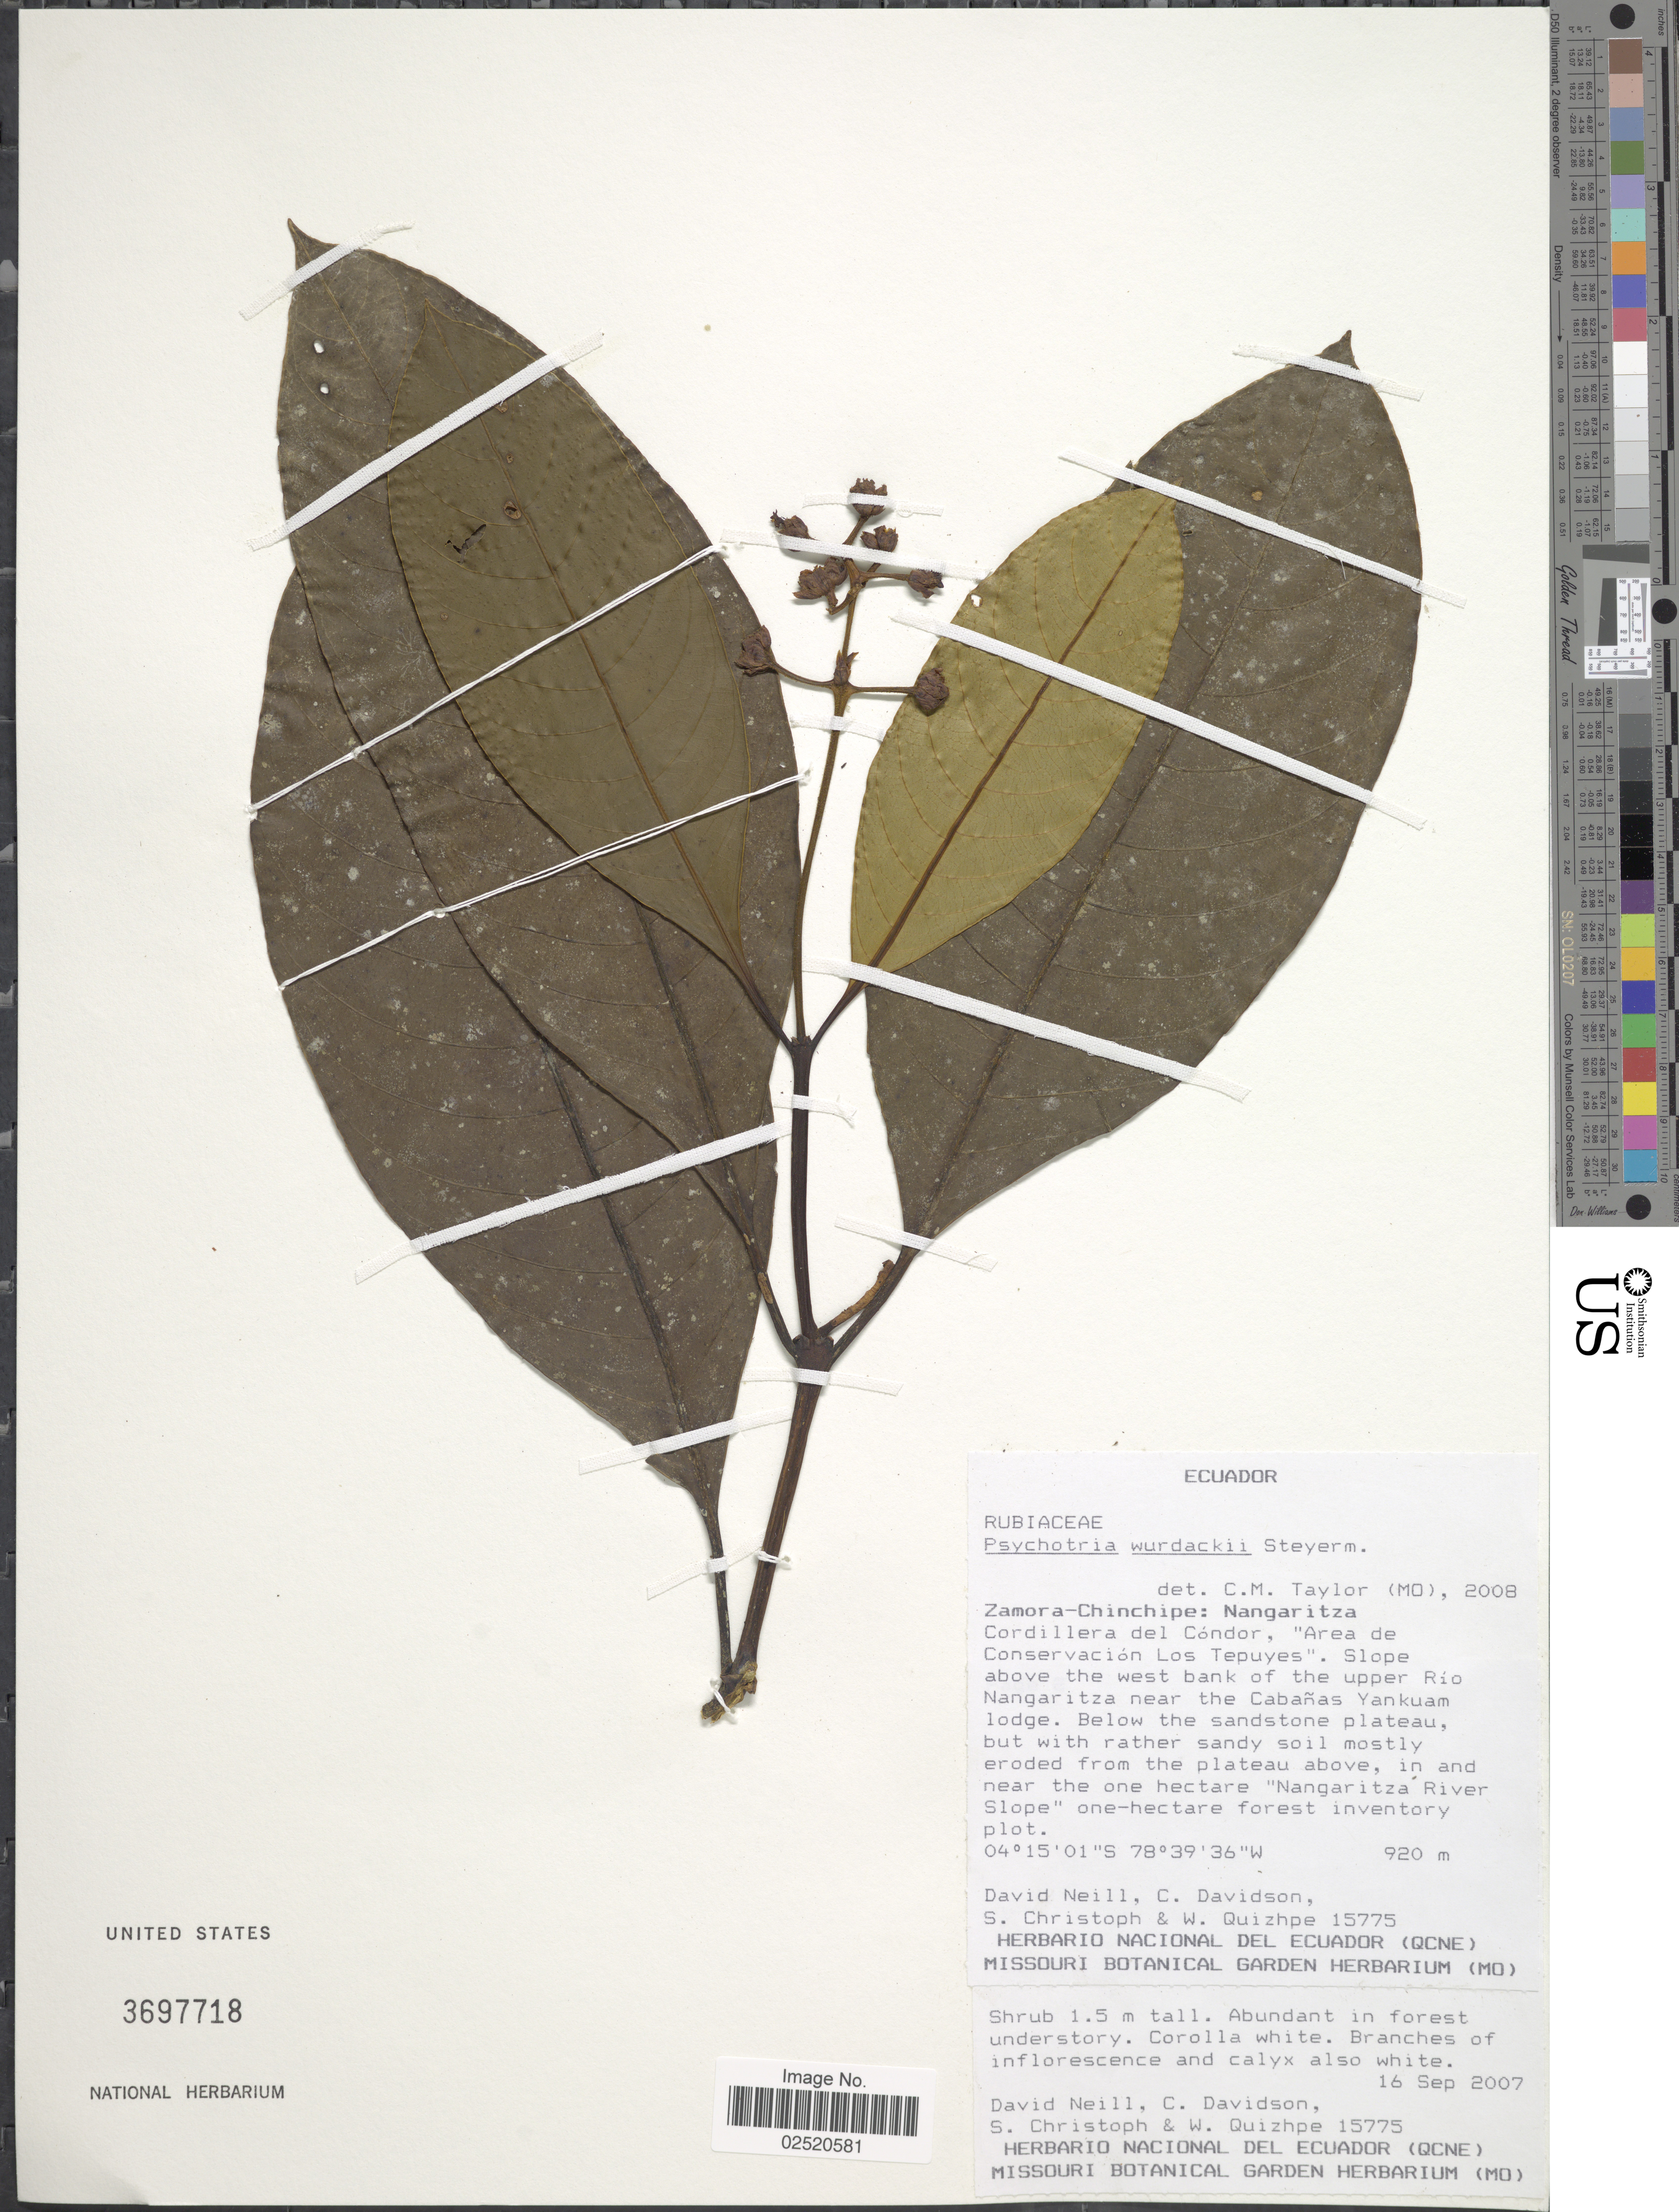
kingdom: Plantae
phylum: Tracheophyta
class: Magnoliopsida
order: Gentianales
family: Rubiaceae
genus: Psychotria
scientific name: Psychotria wurdackii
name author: Steyerm.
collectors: D. Neill, C. Davidson, S. Christoph & W. Quizhpe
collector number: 15775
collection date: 2007-09-16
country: Ecuador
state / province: Zamora-Chinchipe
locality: Nangaritza. Cordillera del Cóndor, "Area de Conservación Los Tepuyes". Slope above the west bank of the upper Río Nangaritza near the Cabañas Yankuam lodge.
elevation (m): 920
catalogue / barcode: US 3697718